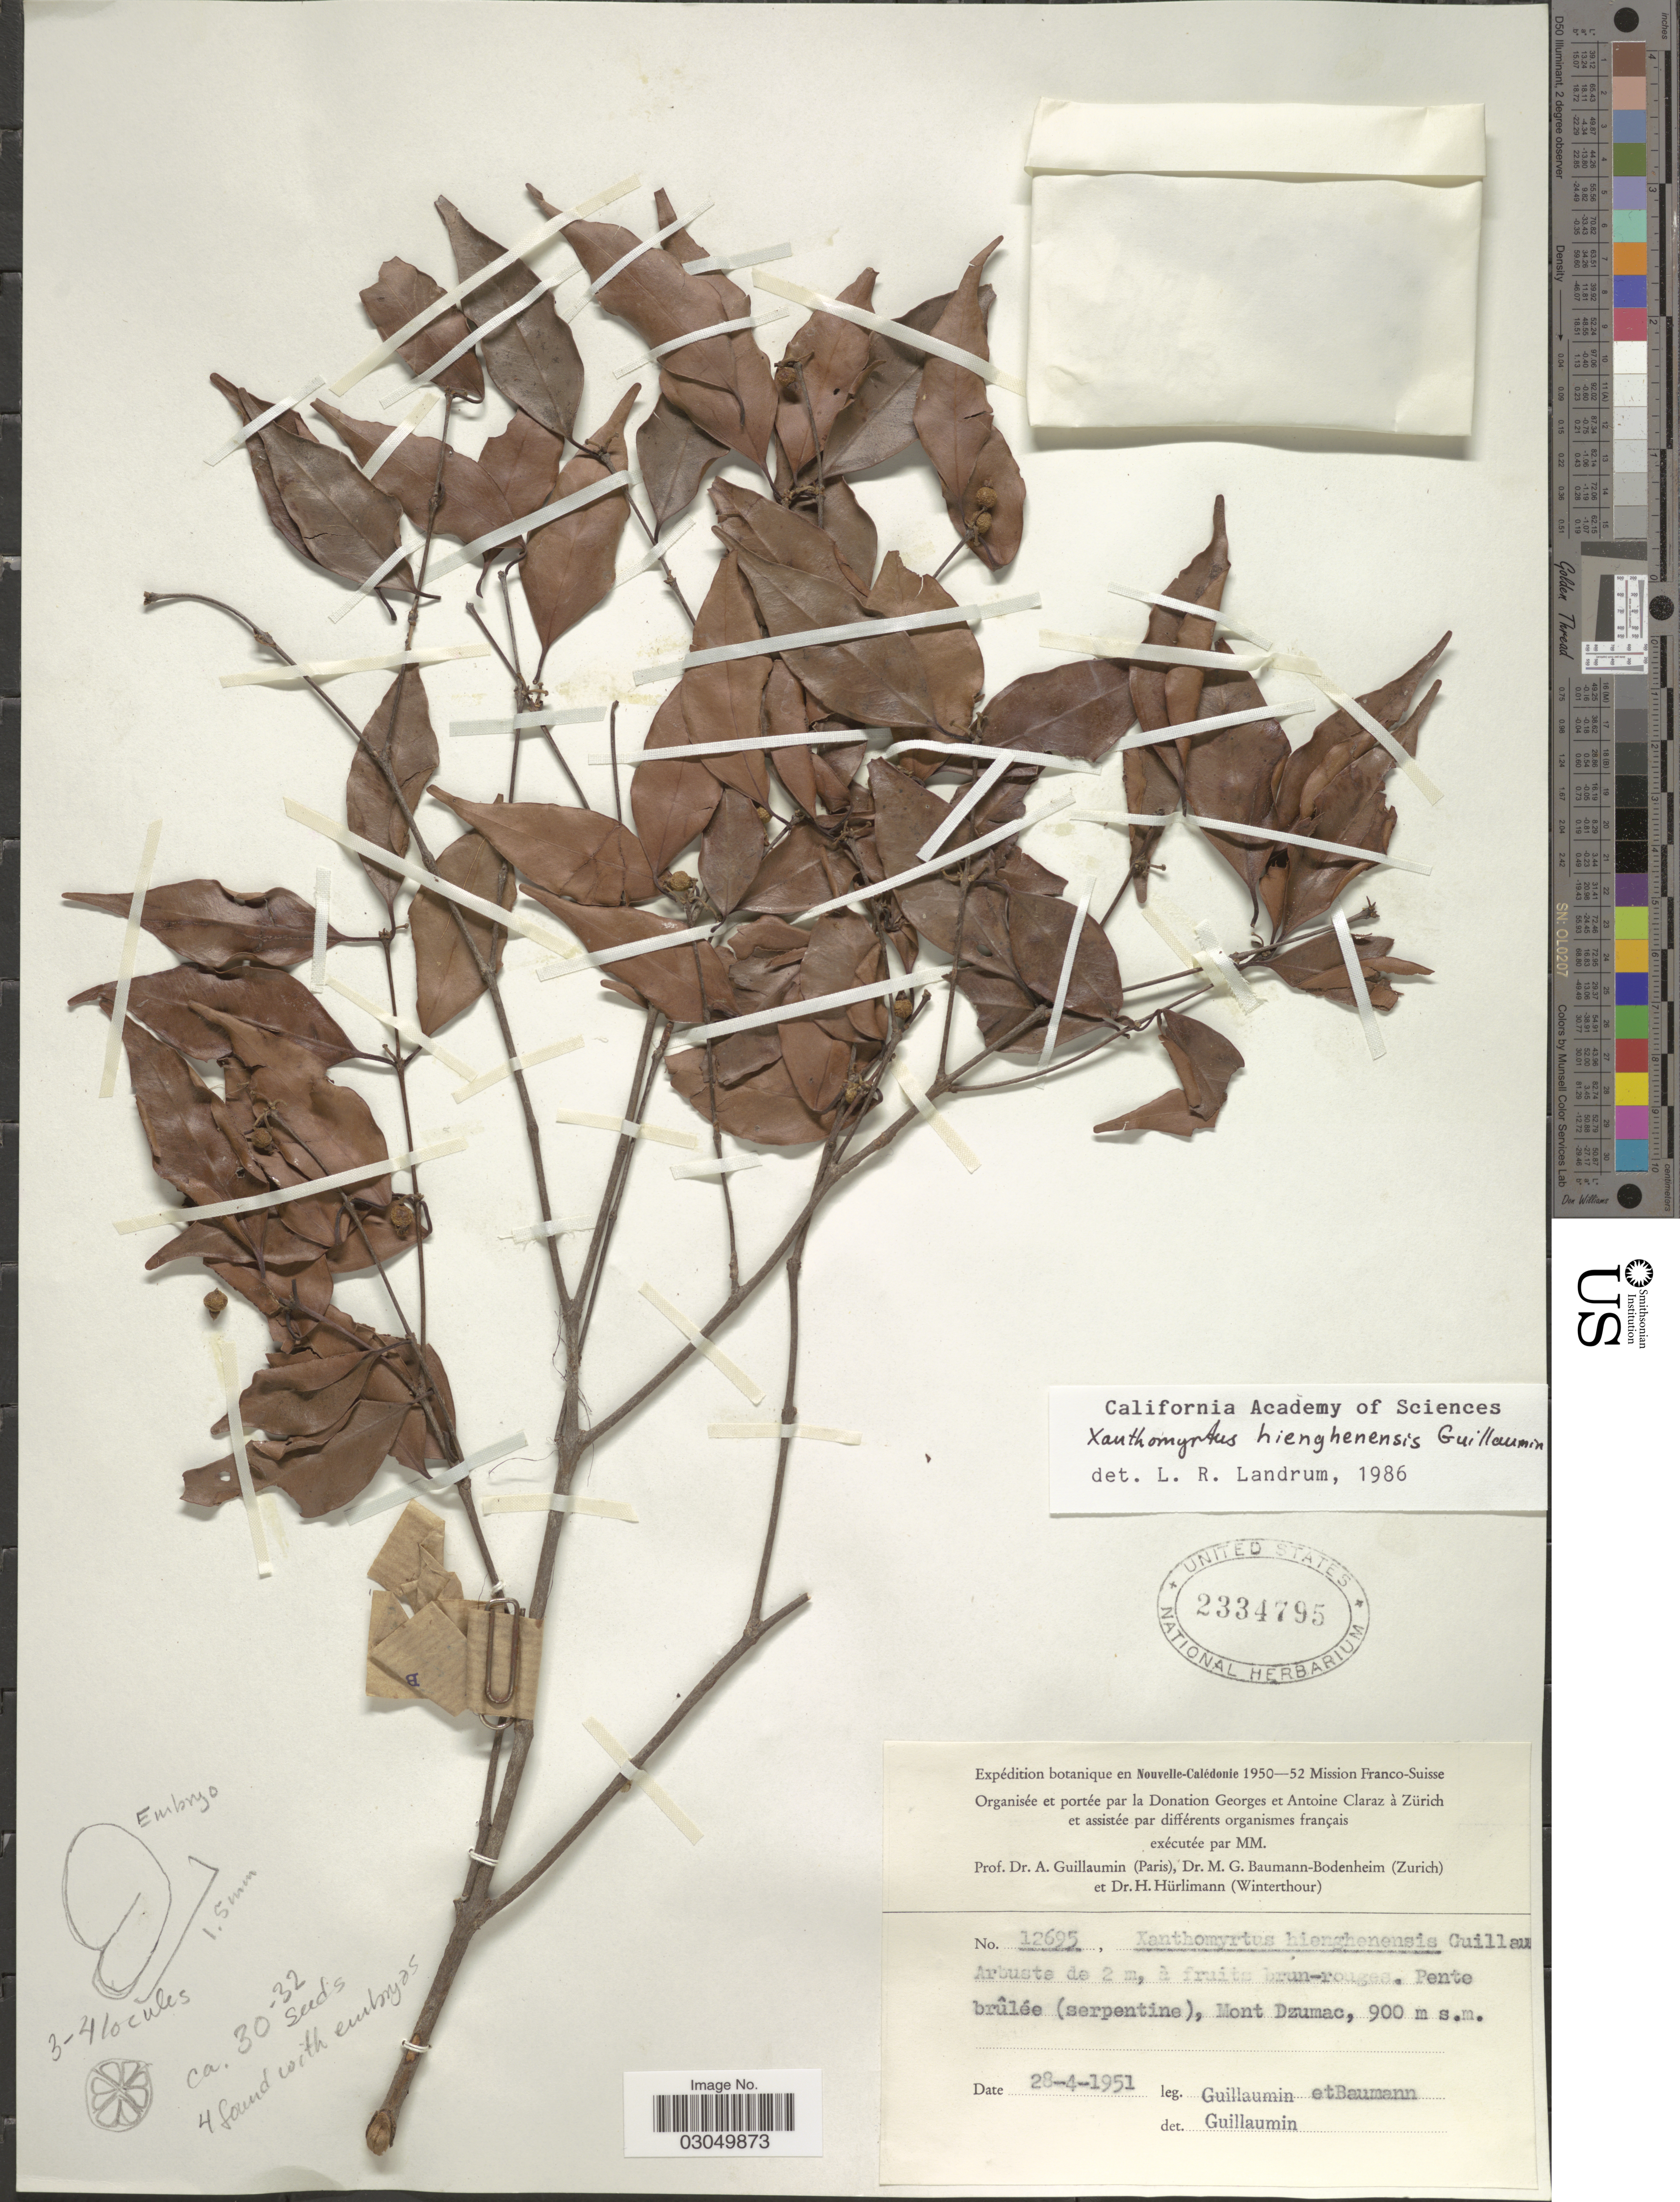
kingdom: Plantae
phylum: Tracheophyta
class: Magnoliopsida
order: Myrtales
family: Myrtaceae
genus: Xanthomyrtus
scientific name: Xanthomyrtus hienghenensis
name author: Guillaumin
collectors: A. Guillaumin & M. G. Baumann-Bodenheim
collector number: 12695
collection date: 1951-04-28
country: New Caledonia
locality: Nouvelle-Calédonie. Pente brûlée (serpentine), Mont Dzumac.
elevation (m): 900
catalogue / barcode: US 2334795